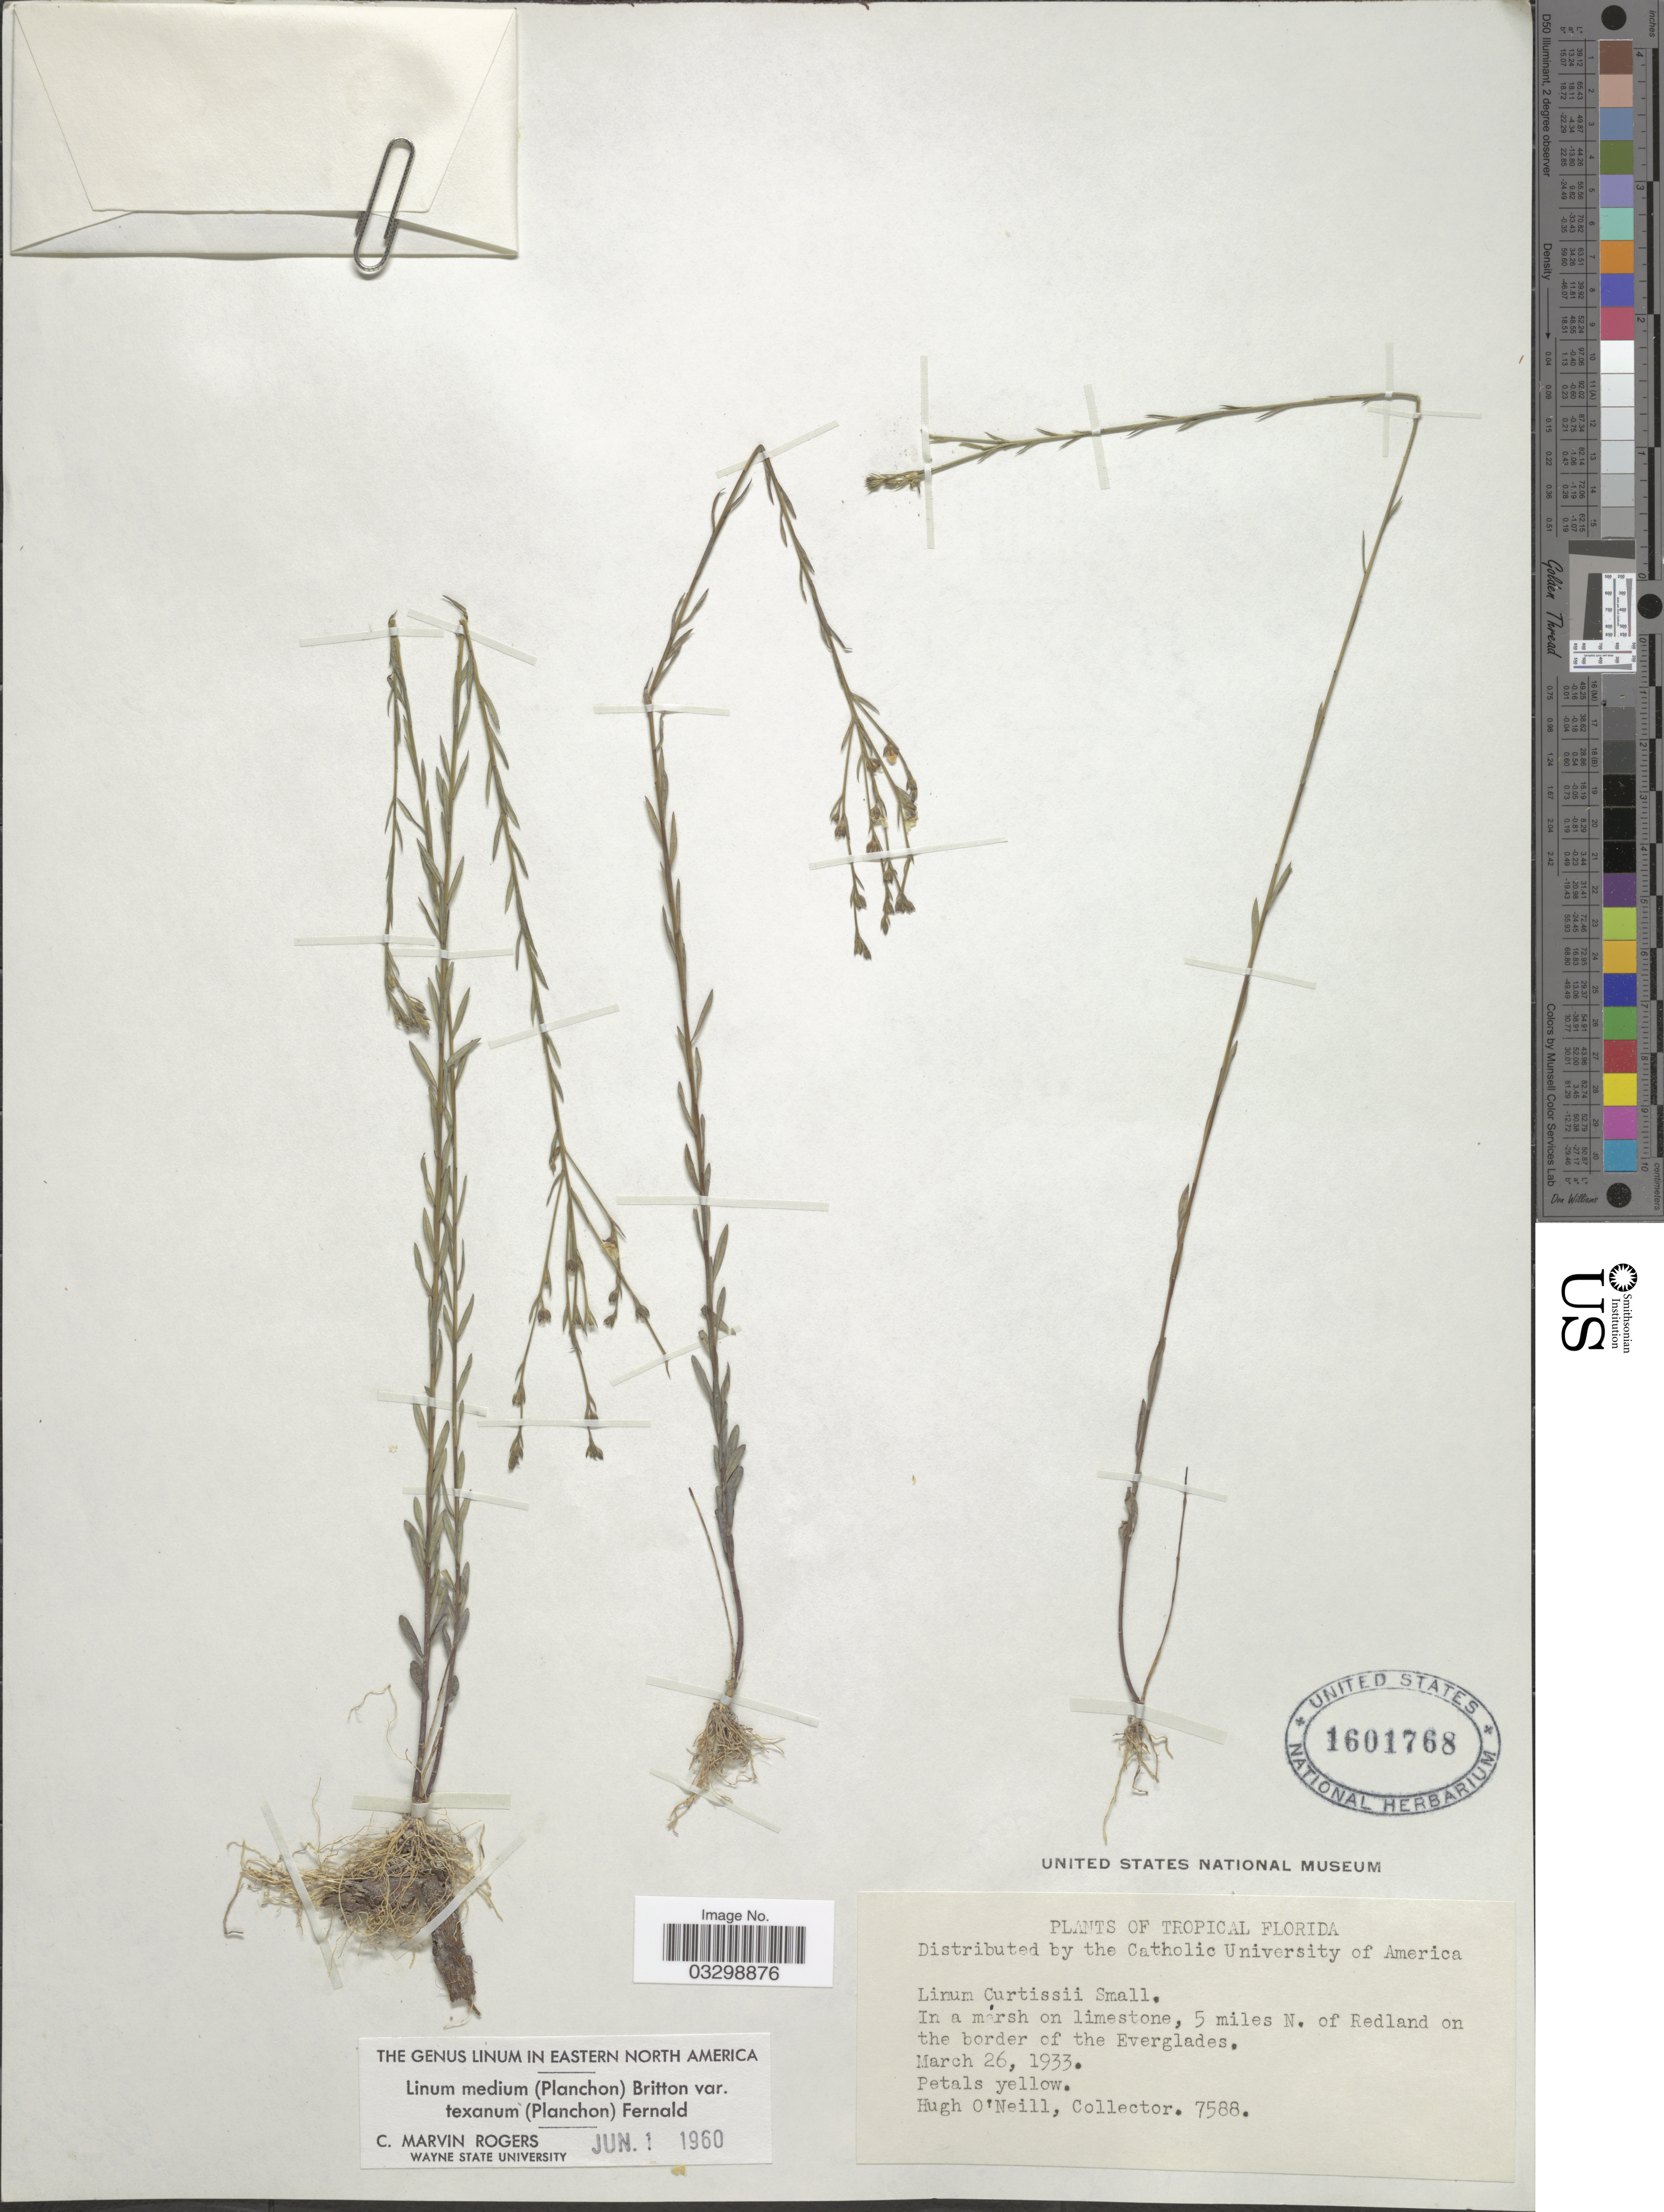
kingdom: Plantae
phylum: Tracheophyta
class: Magnoliopsida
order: Malpighiales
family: Linaceae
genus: Linum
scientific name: Linum medium var. texanum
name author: (Planch.) Fernald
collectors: H. O'Neill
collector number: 7588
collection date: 1933-03-26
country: United States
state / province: Florida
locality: Tropical Florida, In a marsh on limestone, 5 miles N. of Redland on the border of the Everglades.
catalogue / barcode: US 1601768